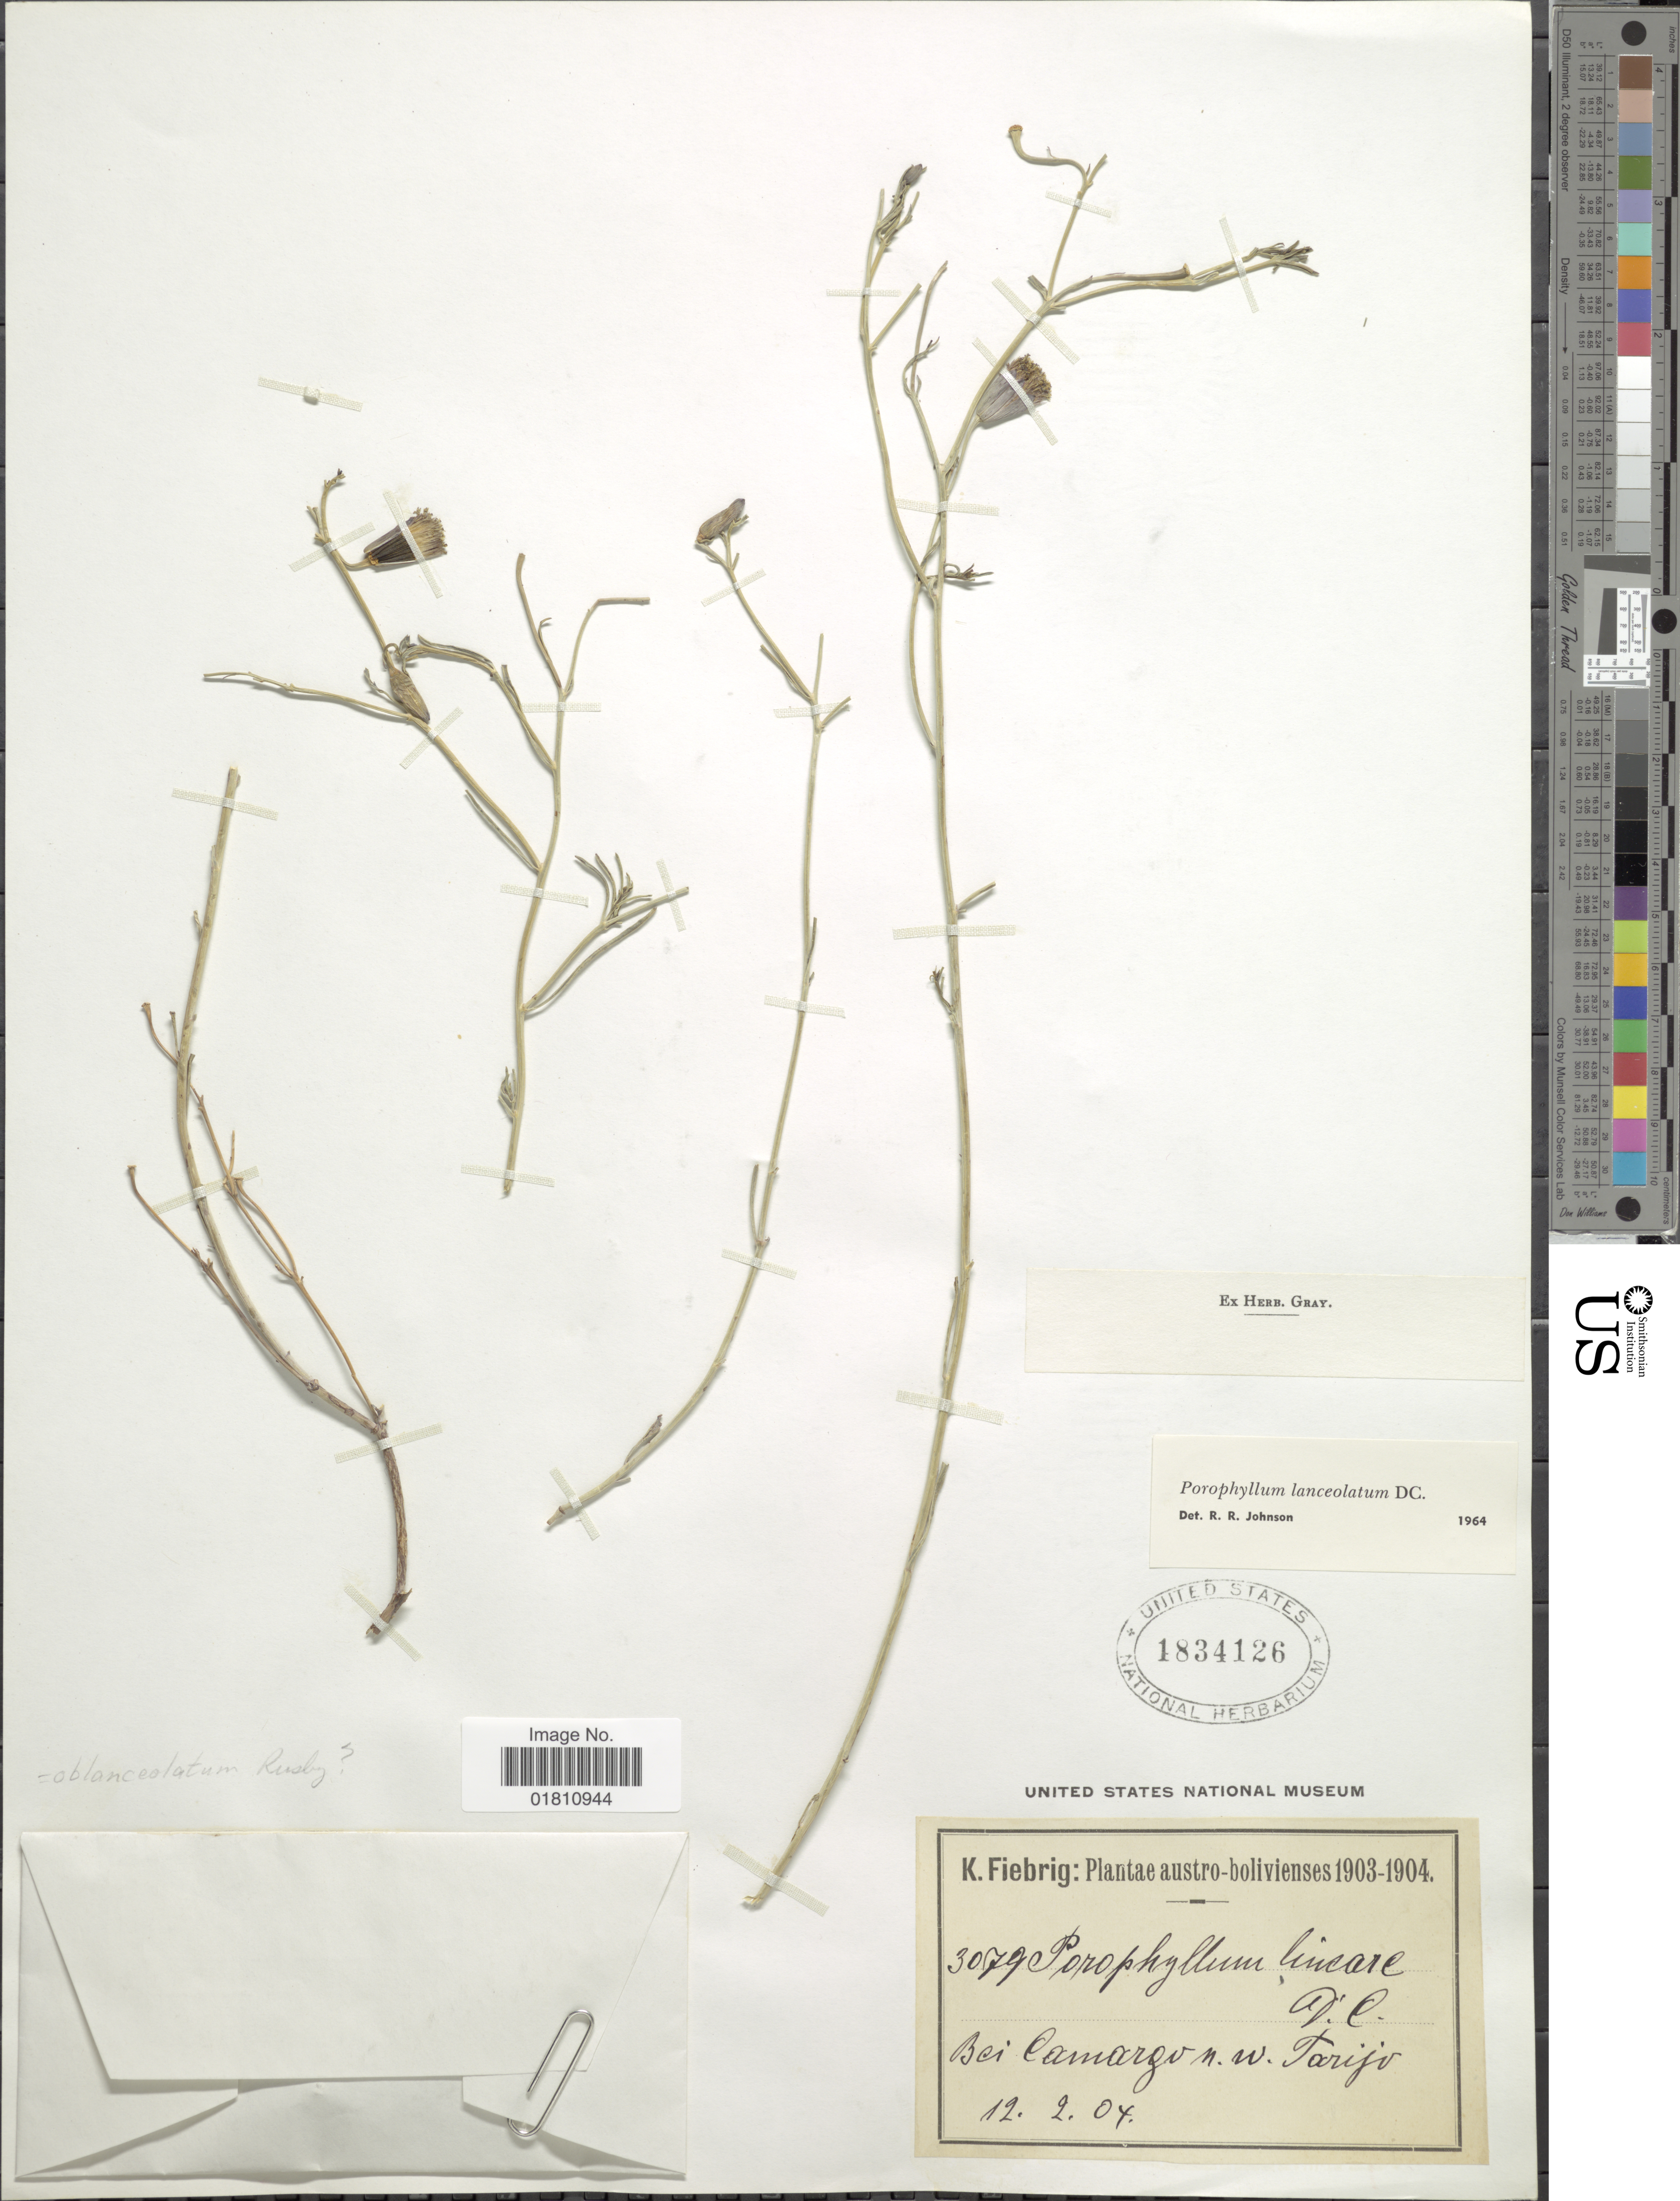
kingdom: Plantae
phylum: Tracheophyta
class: Magnoliopsida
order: Asterales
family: Asteraceae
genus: Porophyllum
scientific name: Porophyllum lanceolatum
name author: DC.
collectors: K. Fiebrig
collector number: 3079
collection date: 1904-02-12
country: Bolivia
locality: Bei Camargo n.w. Tarijo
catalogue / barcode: US 1834126